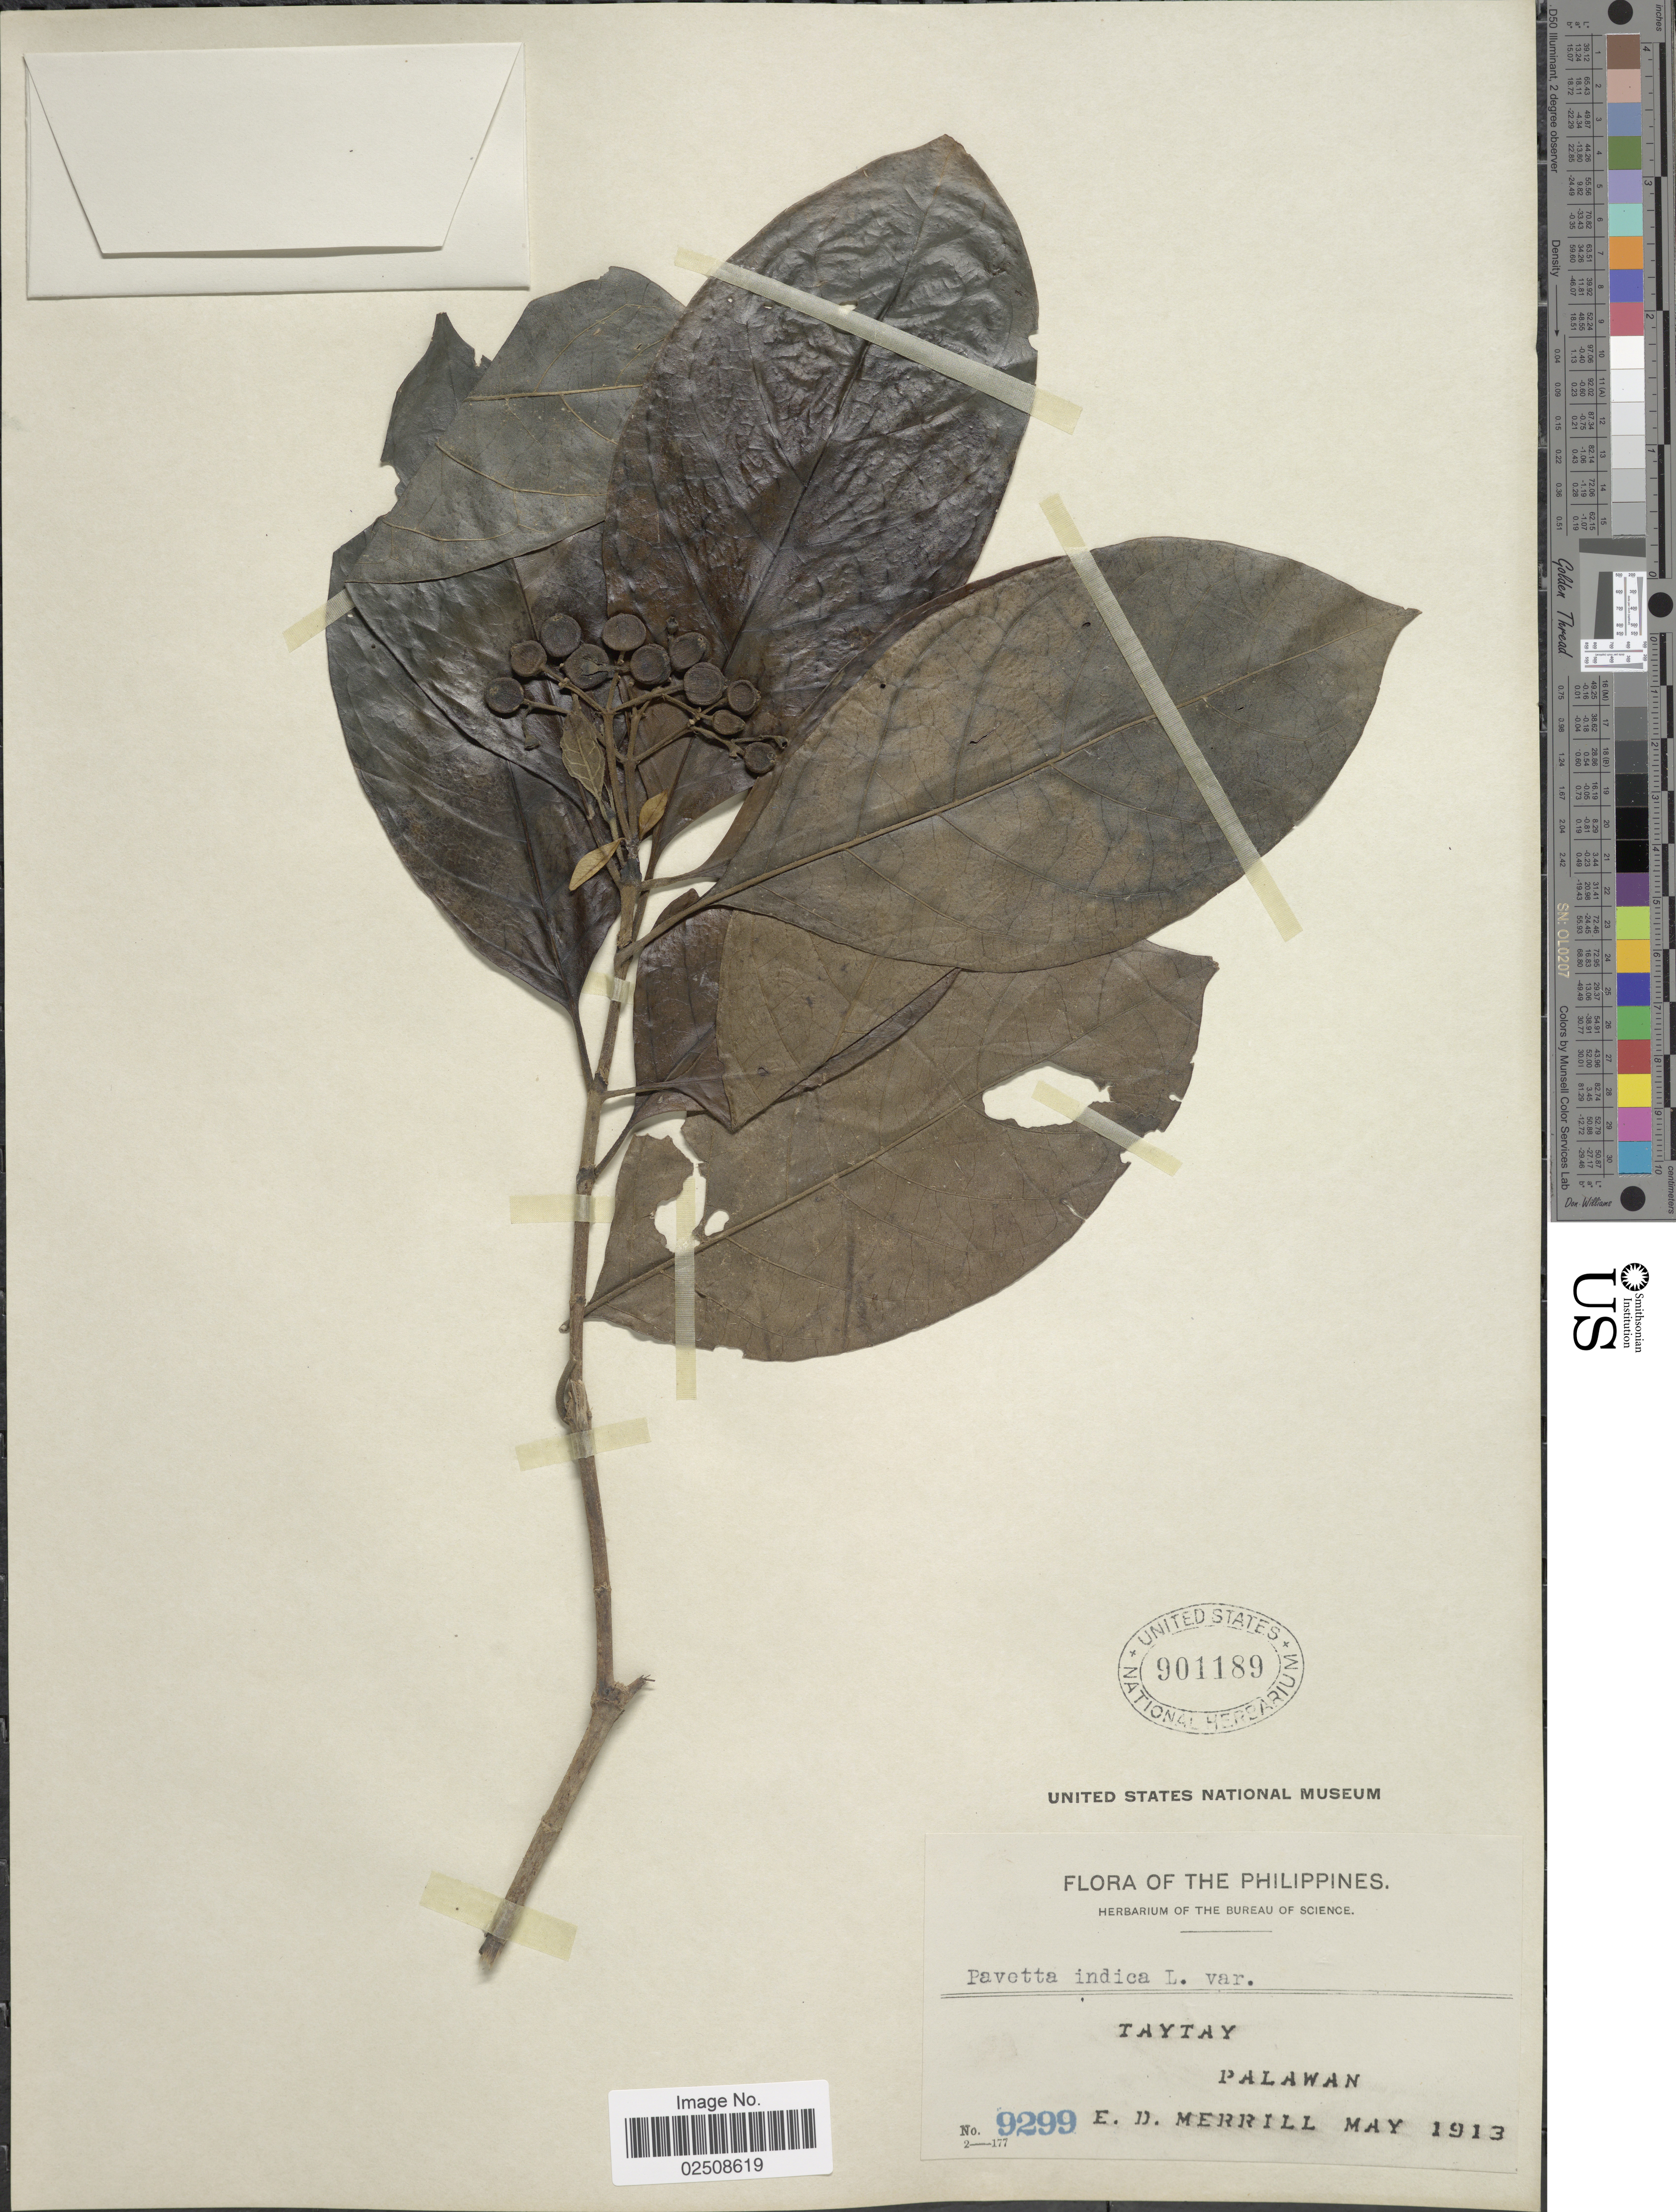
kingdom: Plantae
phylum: Tracheophyta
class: Magnoliopsida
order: Gentianales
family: Rubiaceae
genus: Pavetta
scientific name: Pavetta indica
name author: L.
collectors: E. D. Merrill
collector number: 9299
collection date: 1913-05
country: Philippines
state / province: Mimaropa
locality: Taytay, Palawan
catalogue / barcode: US 901189